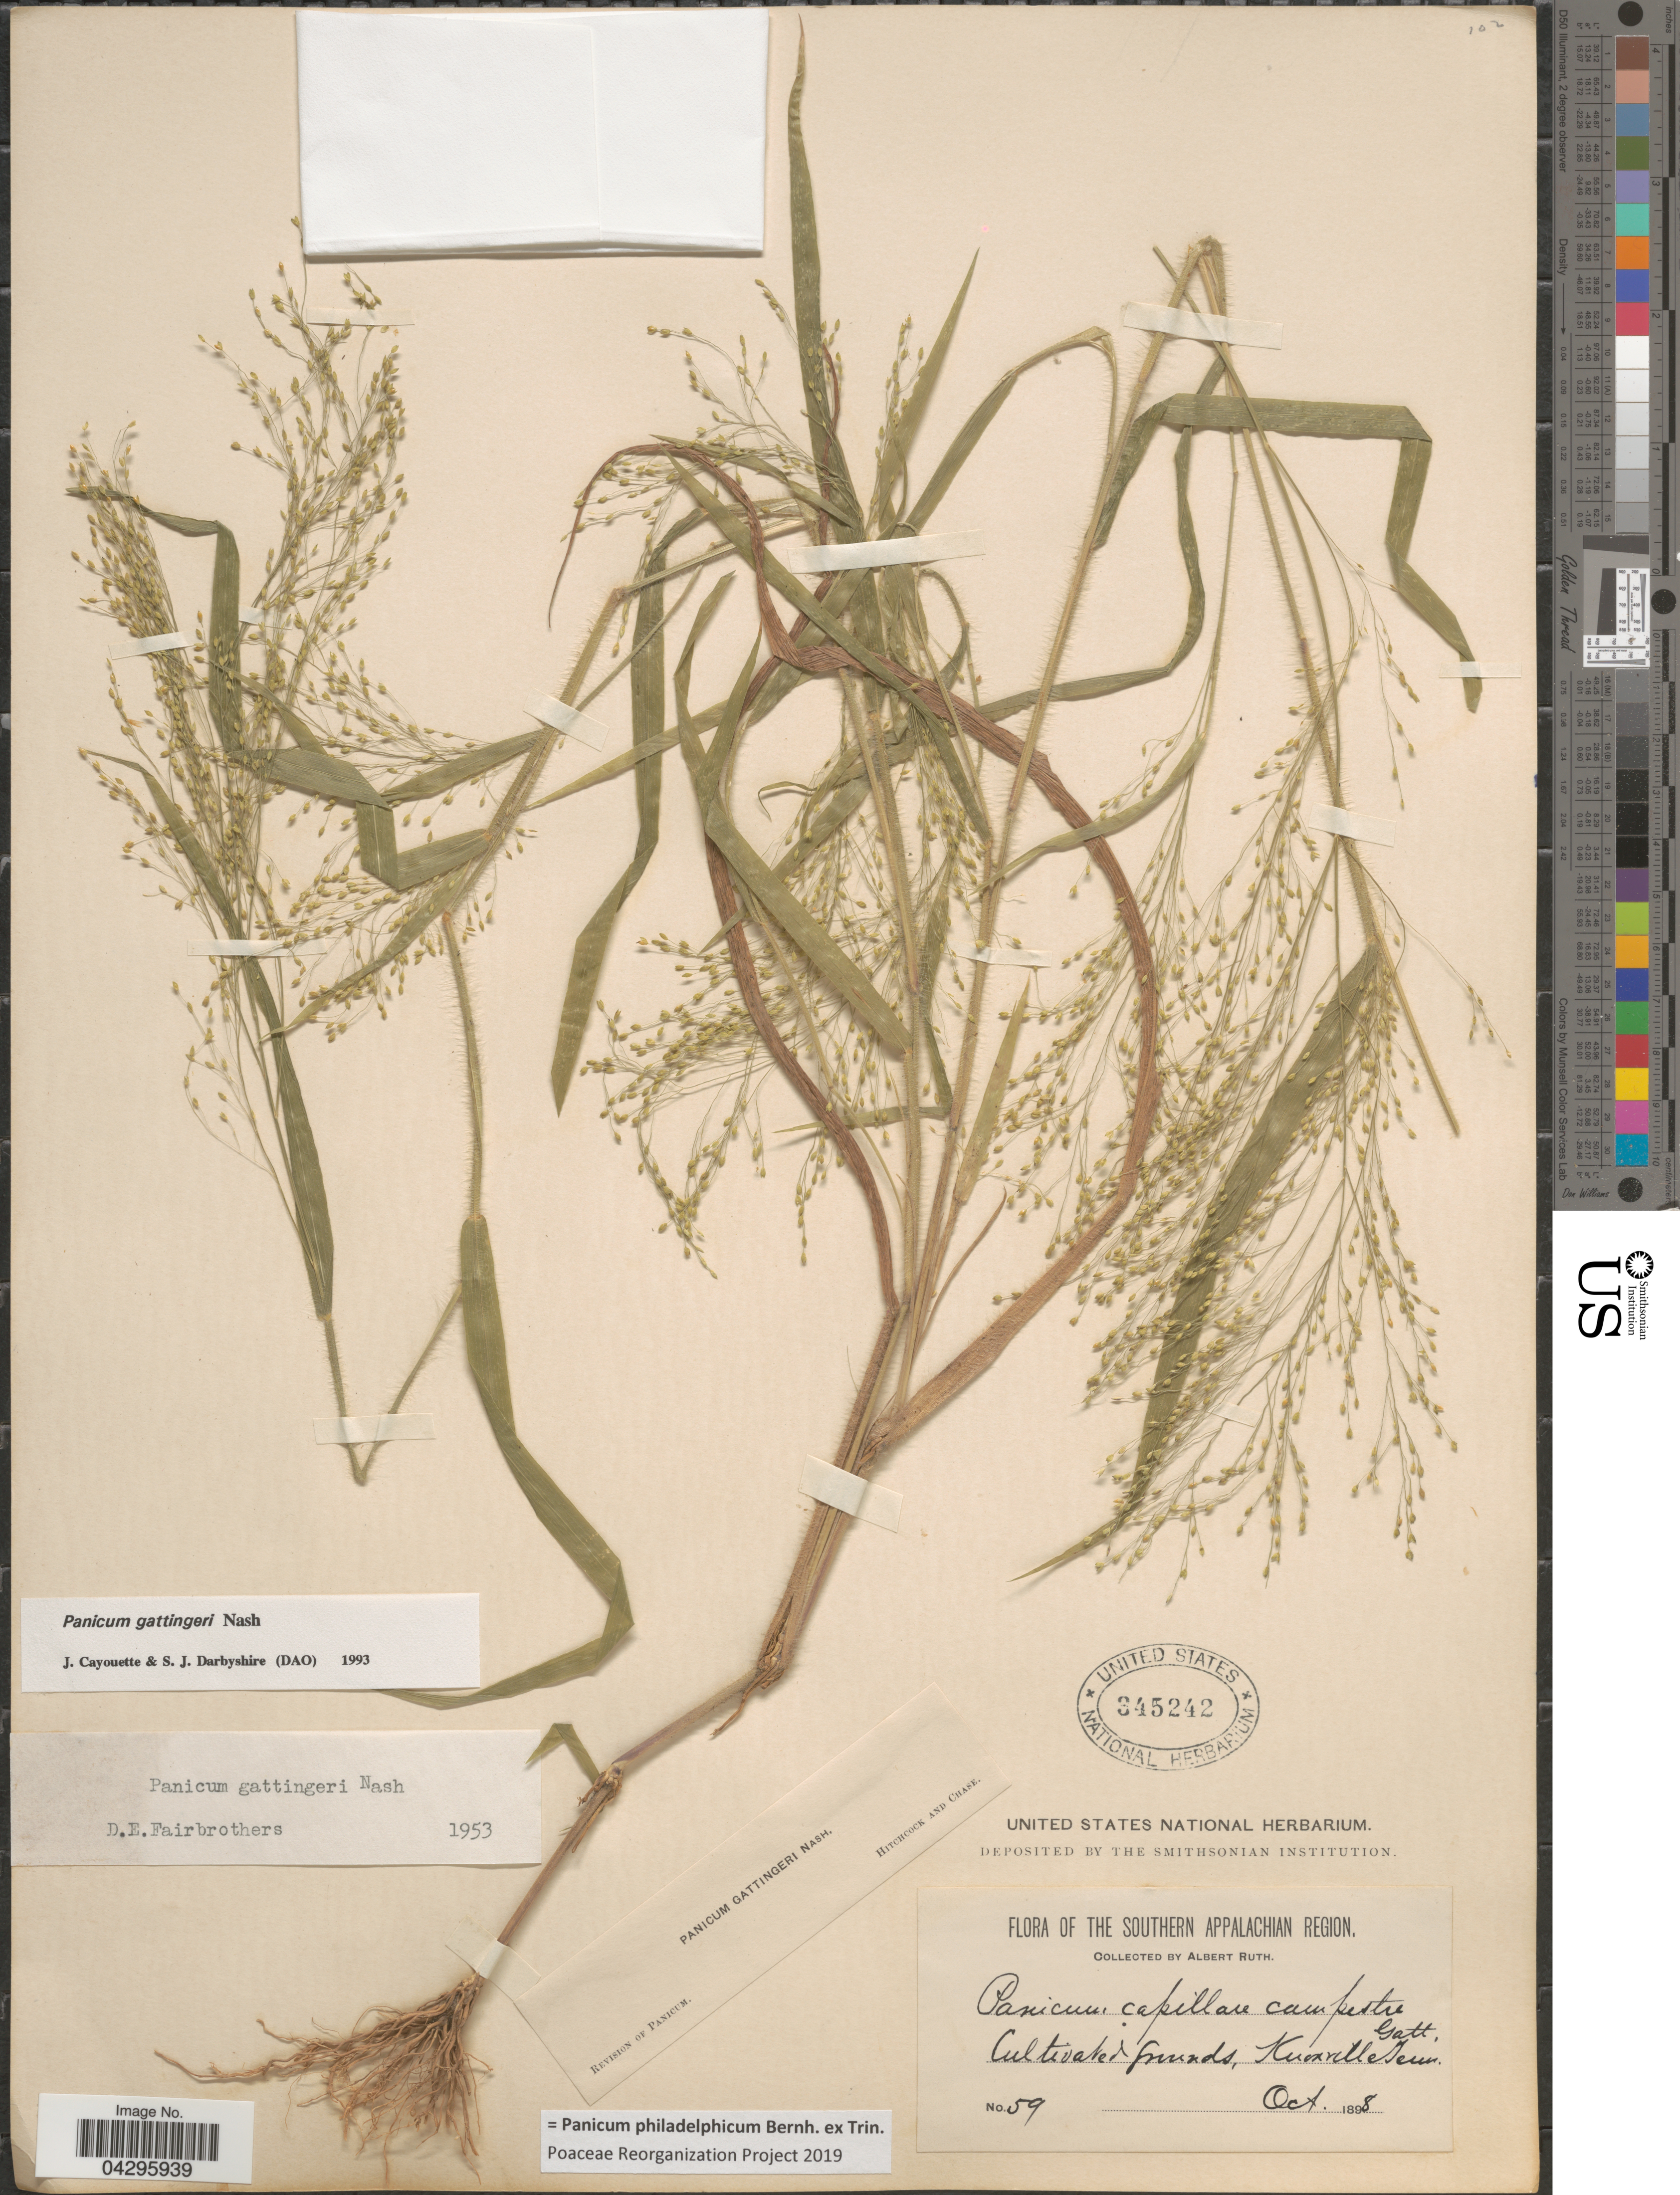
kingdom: Plantae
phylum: Tracheophyta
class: Liliopsida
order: Poales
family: Poaceae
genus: Panicum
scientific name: Panicum philadelphicum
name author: Bernh. ex Trin.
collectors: A. Ruth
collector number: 59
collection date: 1898-10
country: United States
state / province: Tennessee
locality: Southern Appalachian Region. Cultivated grounds, Knoxville.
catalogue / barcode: US 345242